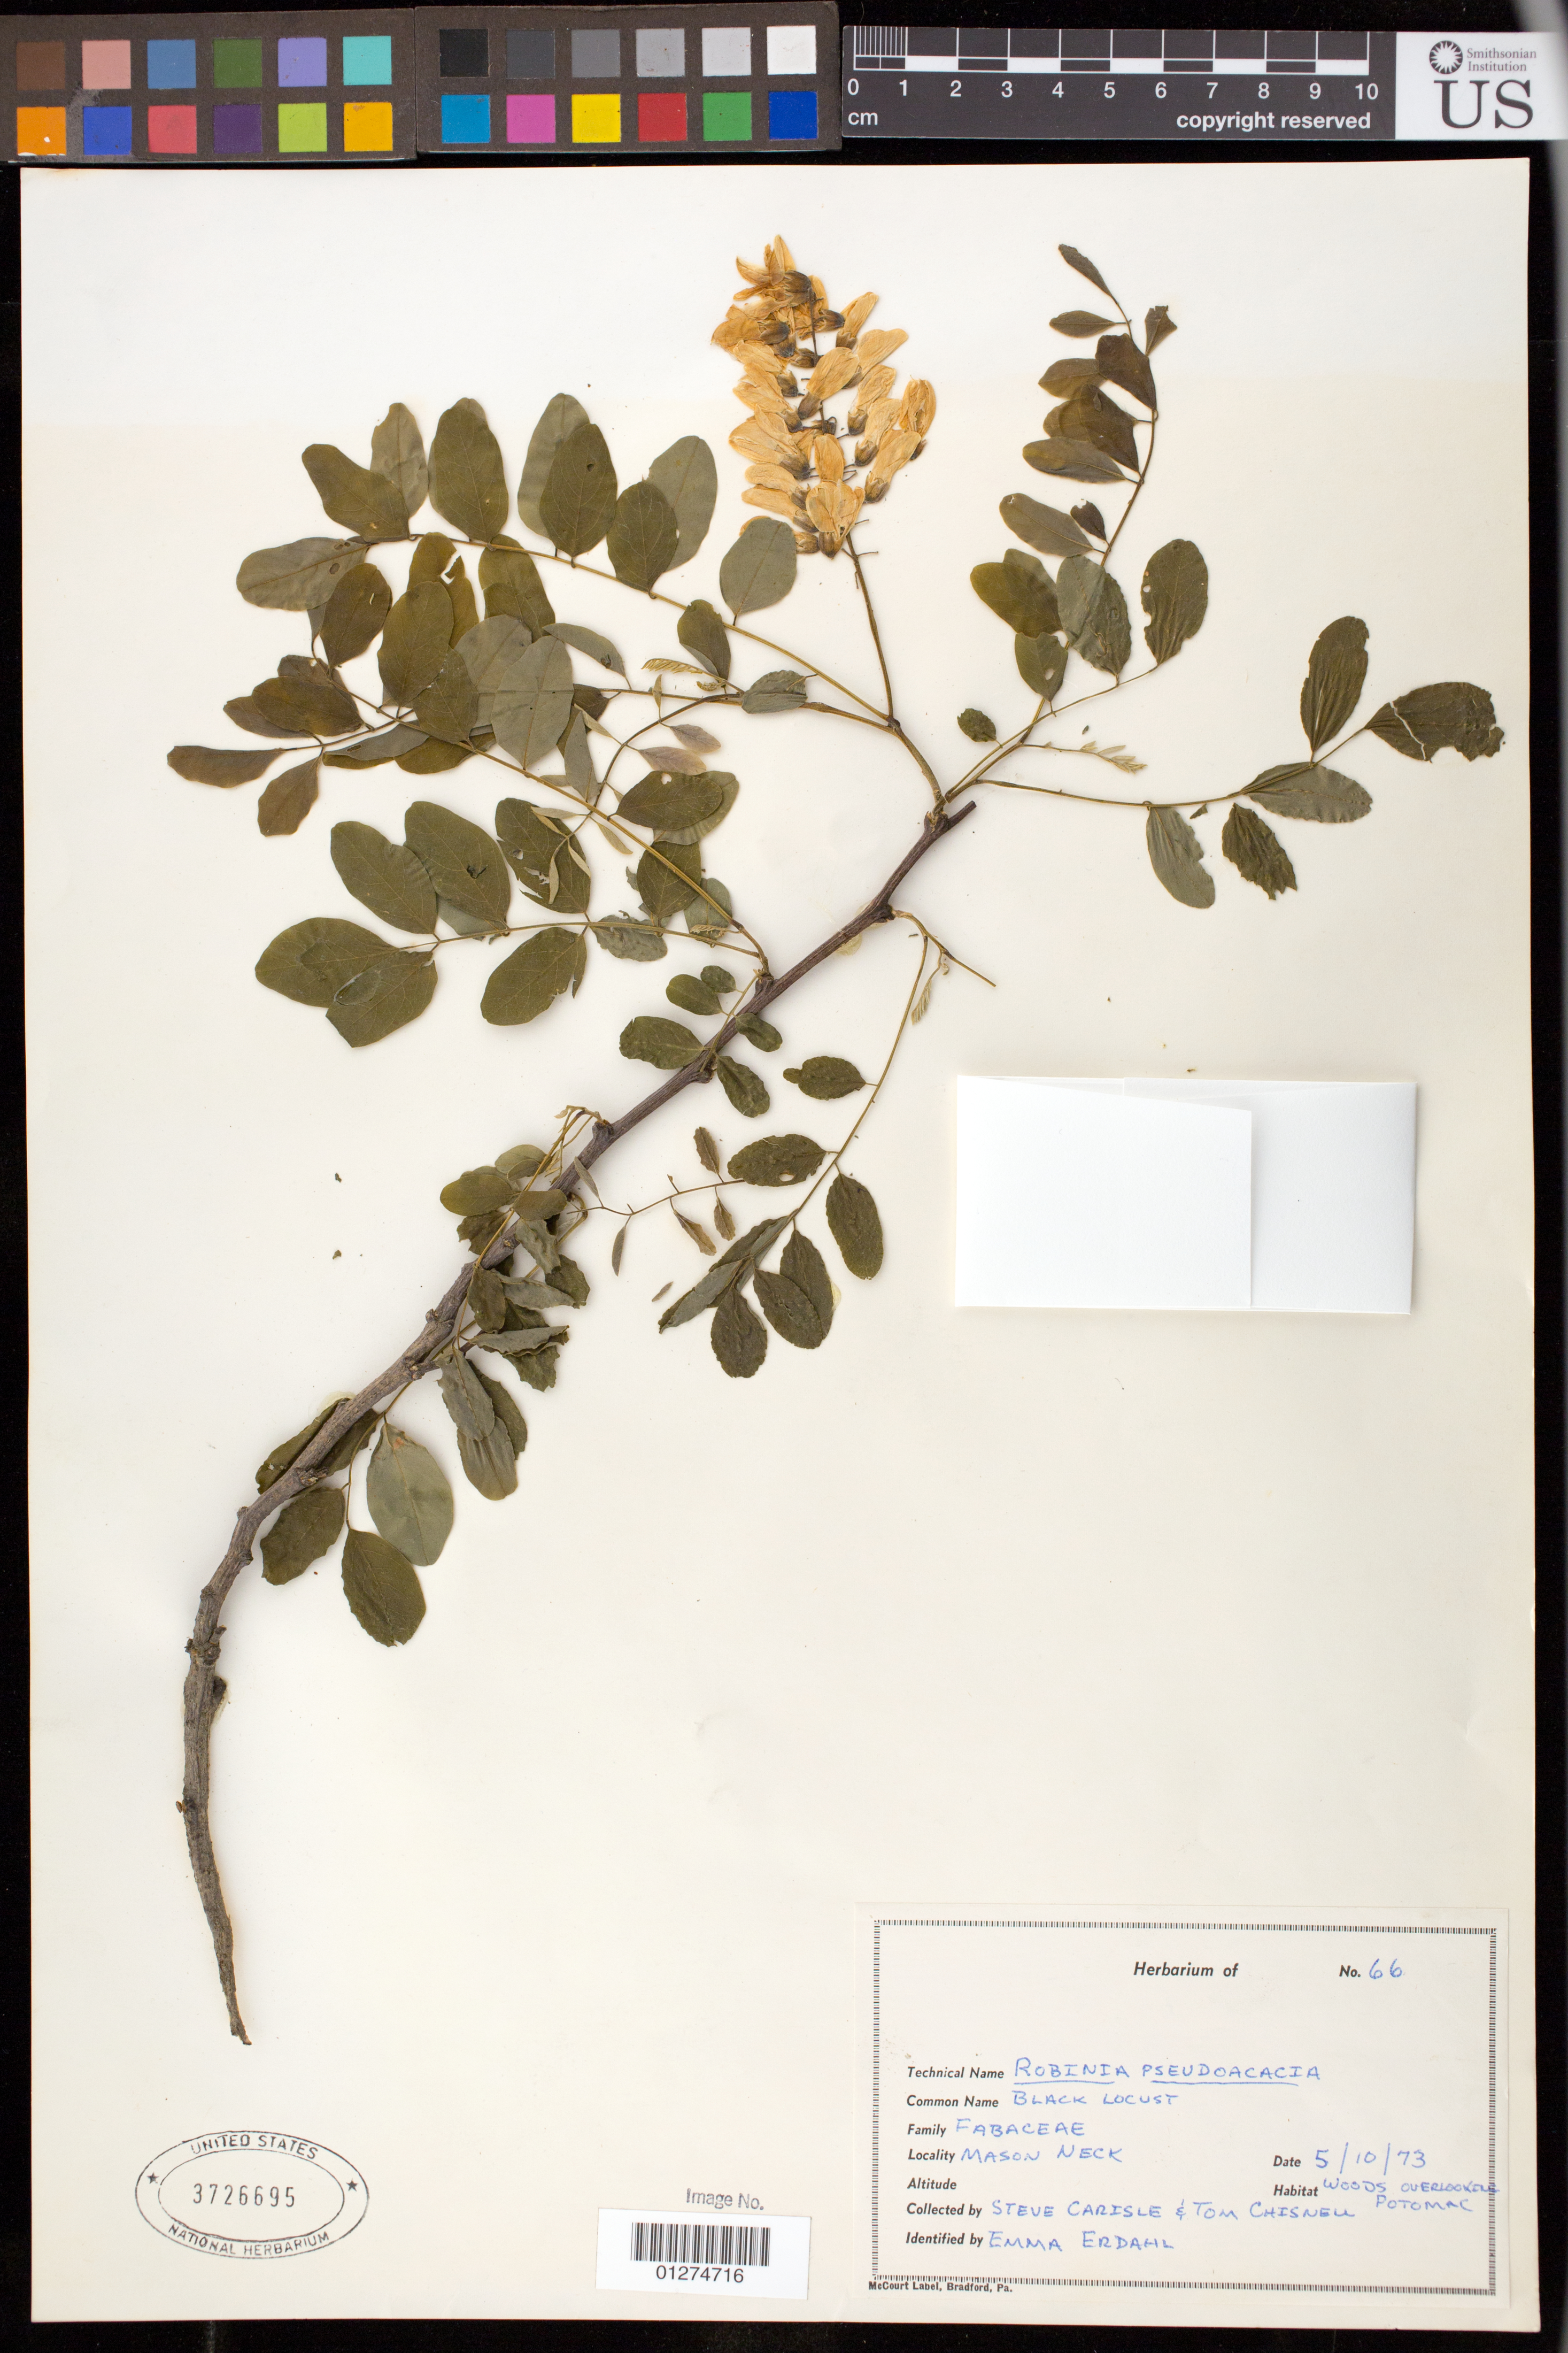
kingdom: Plantae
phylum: Tracheophyta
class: Magnoliopsida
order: Fabales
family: Fabaceae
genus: Robinia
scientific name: Robinia pseudoacacia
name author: L.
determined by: Erdahl, Emma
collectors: S. Carisle & T. Chisnell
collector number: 66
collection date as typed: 10 May 1973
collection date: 1973-05-10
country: United States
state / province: Virginia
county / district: Fairfax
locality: Elizabeth Hartwell Mason Neck National Wildlife Refuge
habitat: woods overlooking Potomac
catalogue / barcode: US 3726695